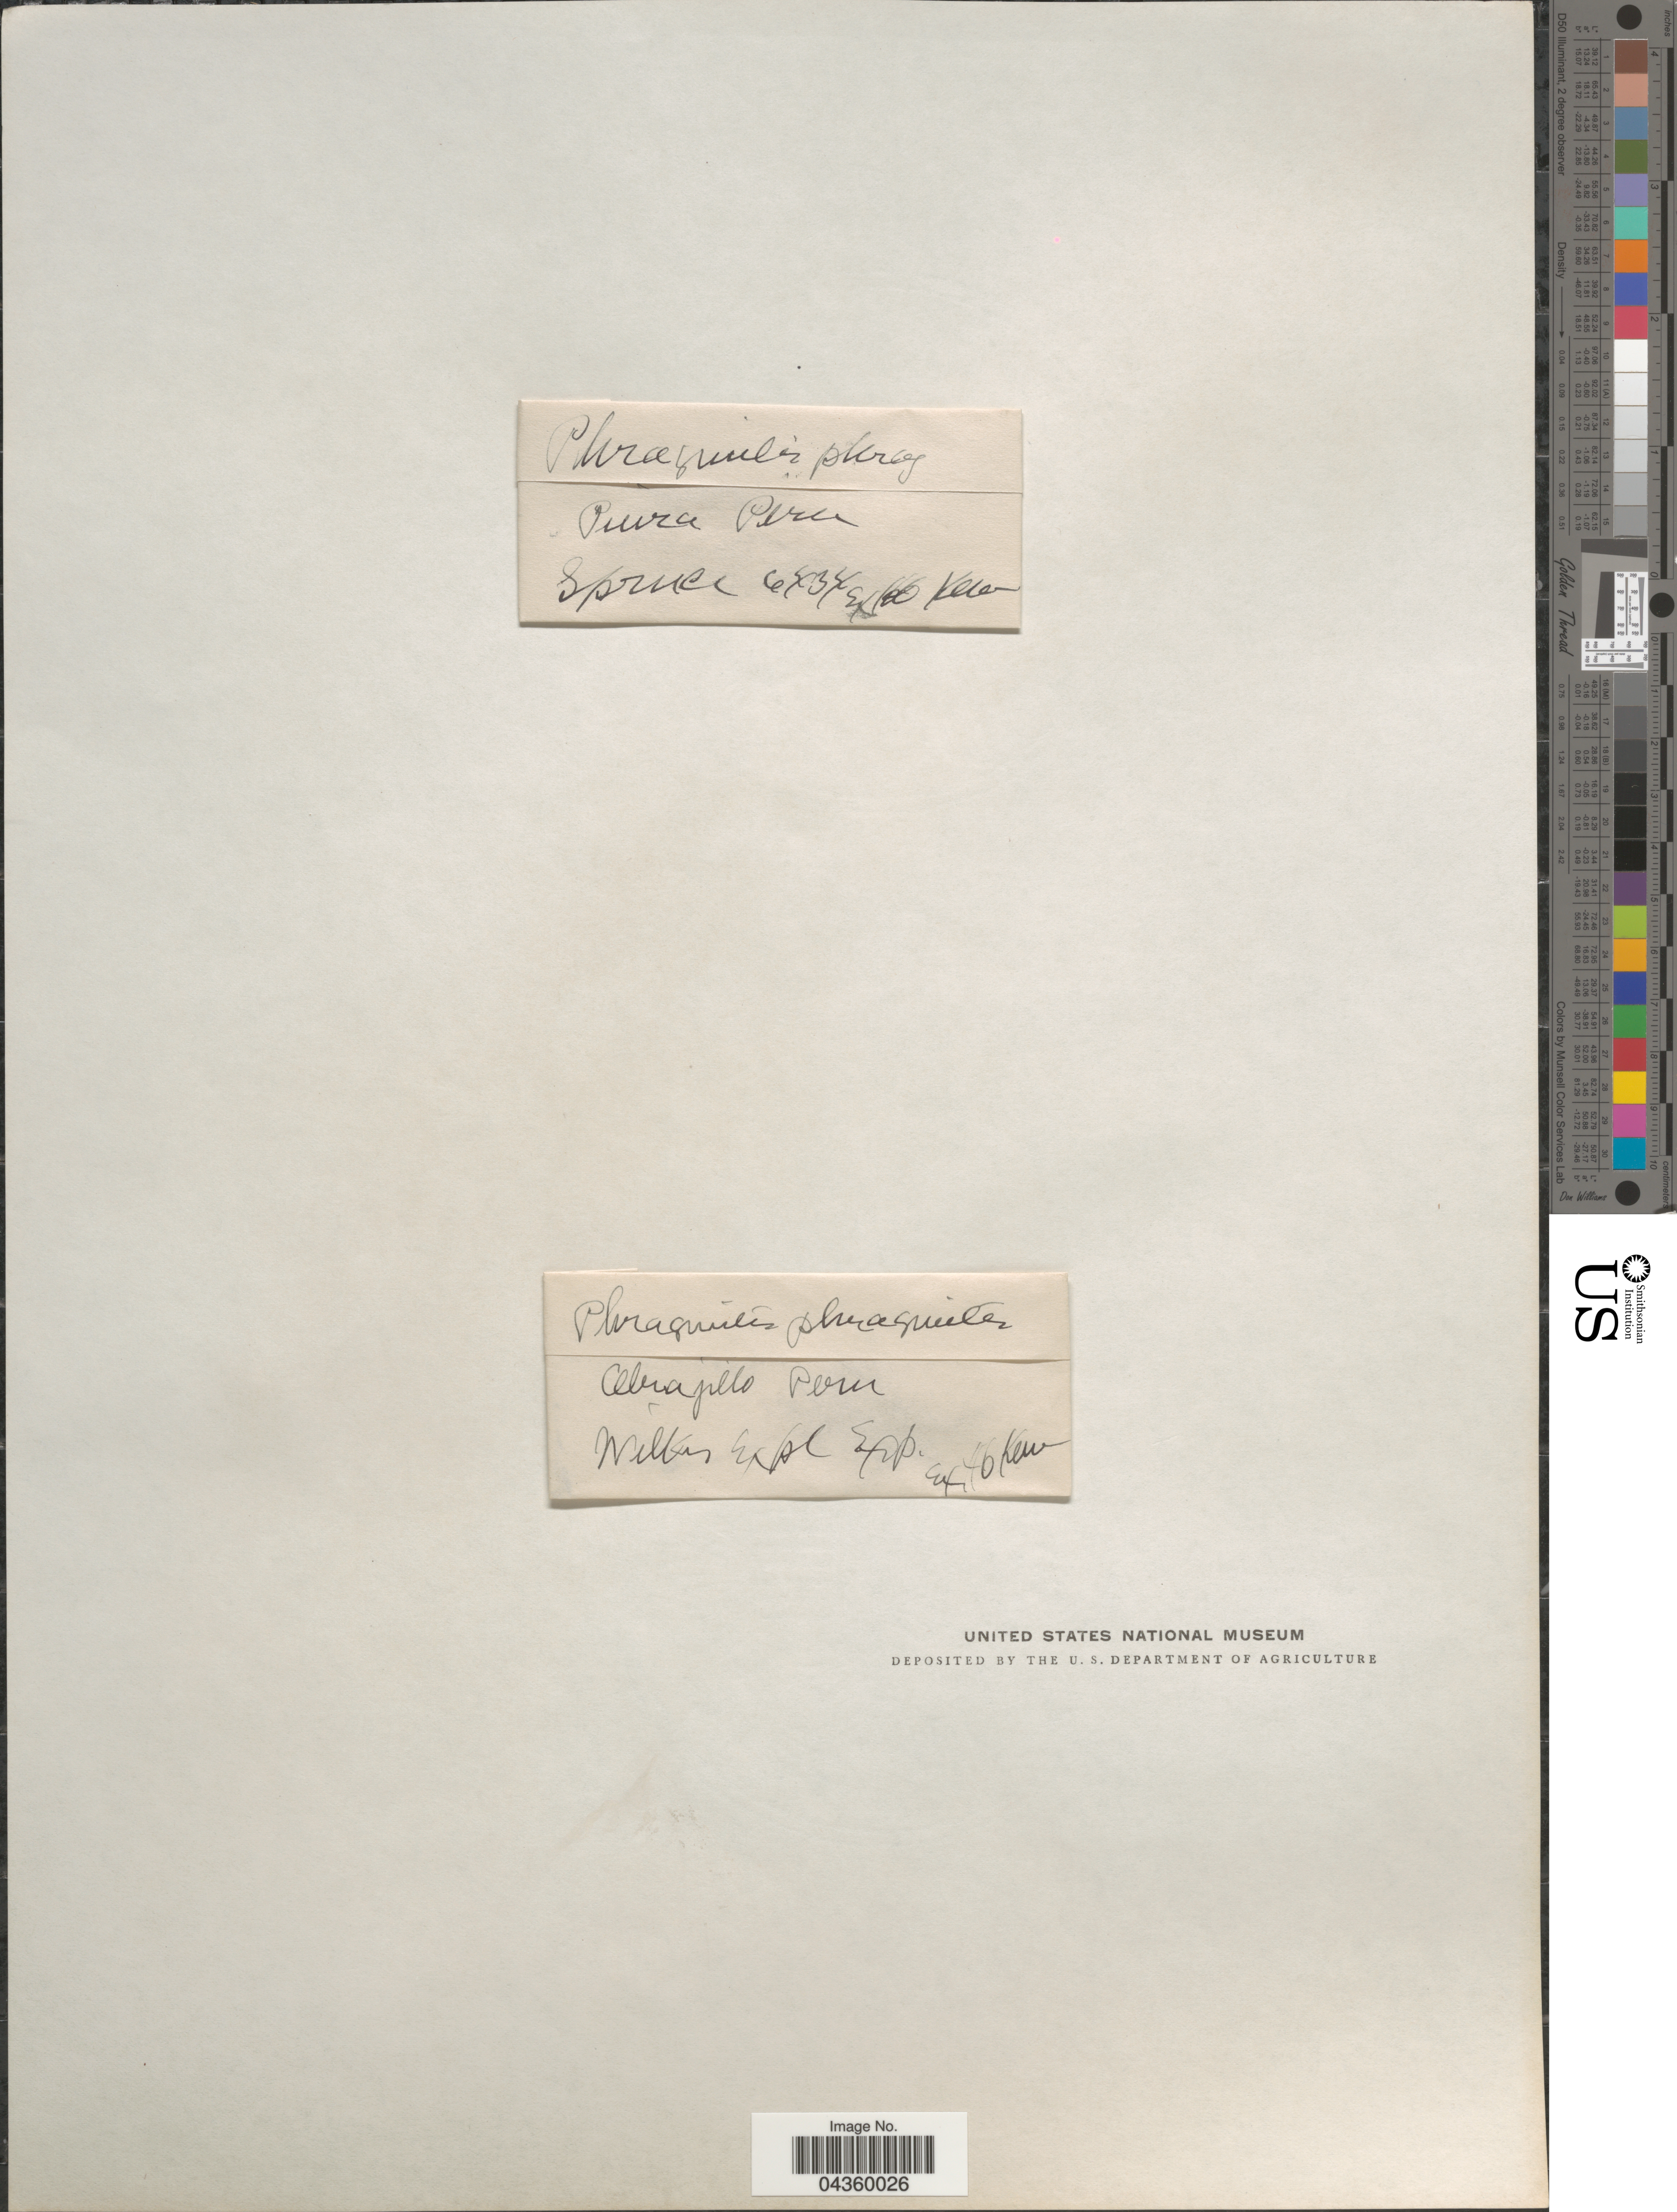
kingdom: Plantae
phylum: Tracheophyta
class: Liliopsida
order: Poales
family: Poaceae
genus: Phragmites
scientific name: Phragmites australis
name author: (Cav.) Trin. ex Steud.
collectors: Wilkes Explor. Exped.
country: Peru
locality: Obrajillo.